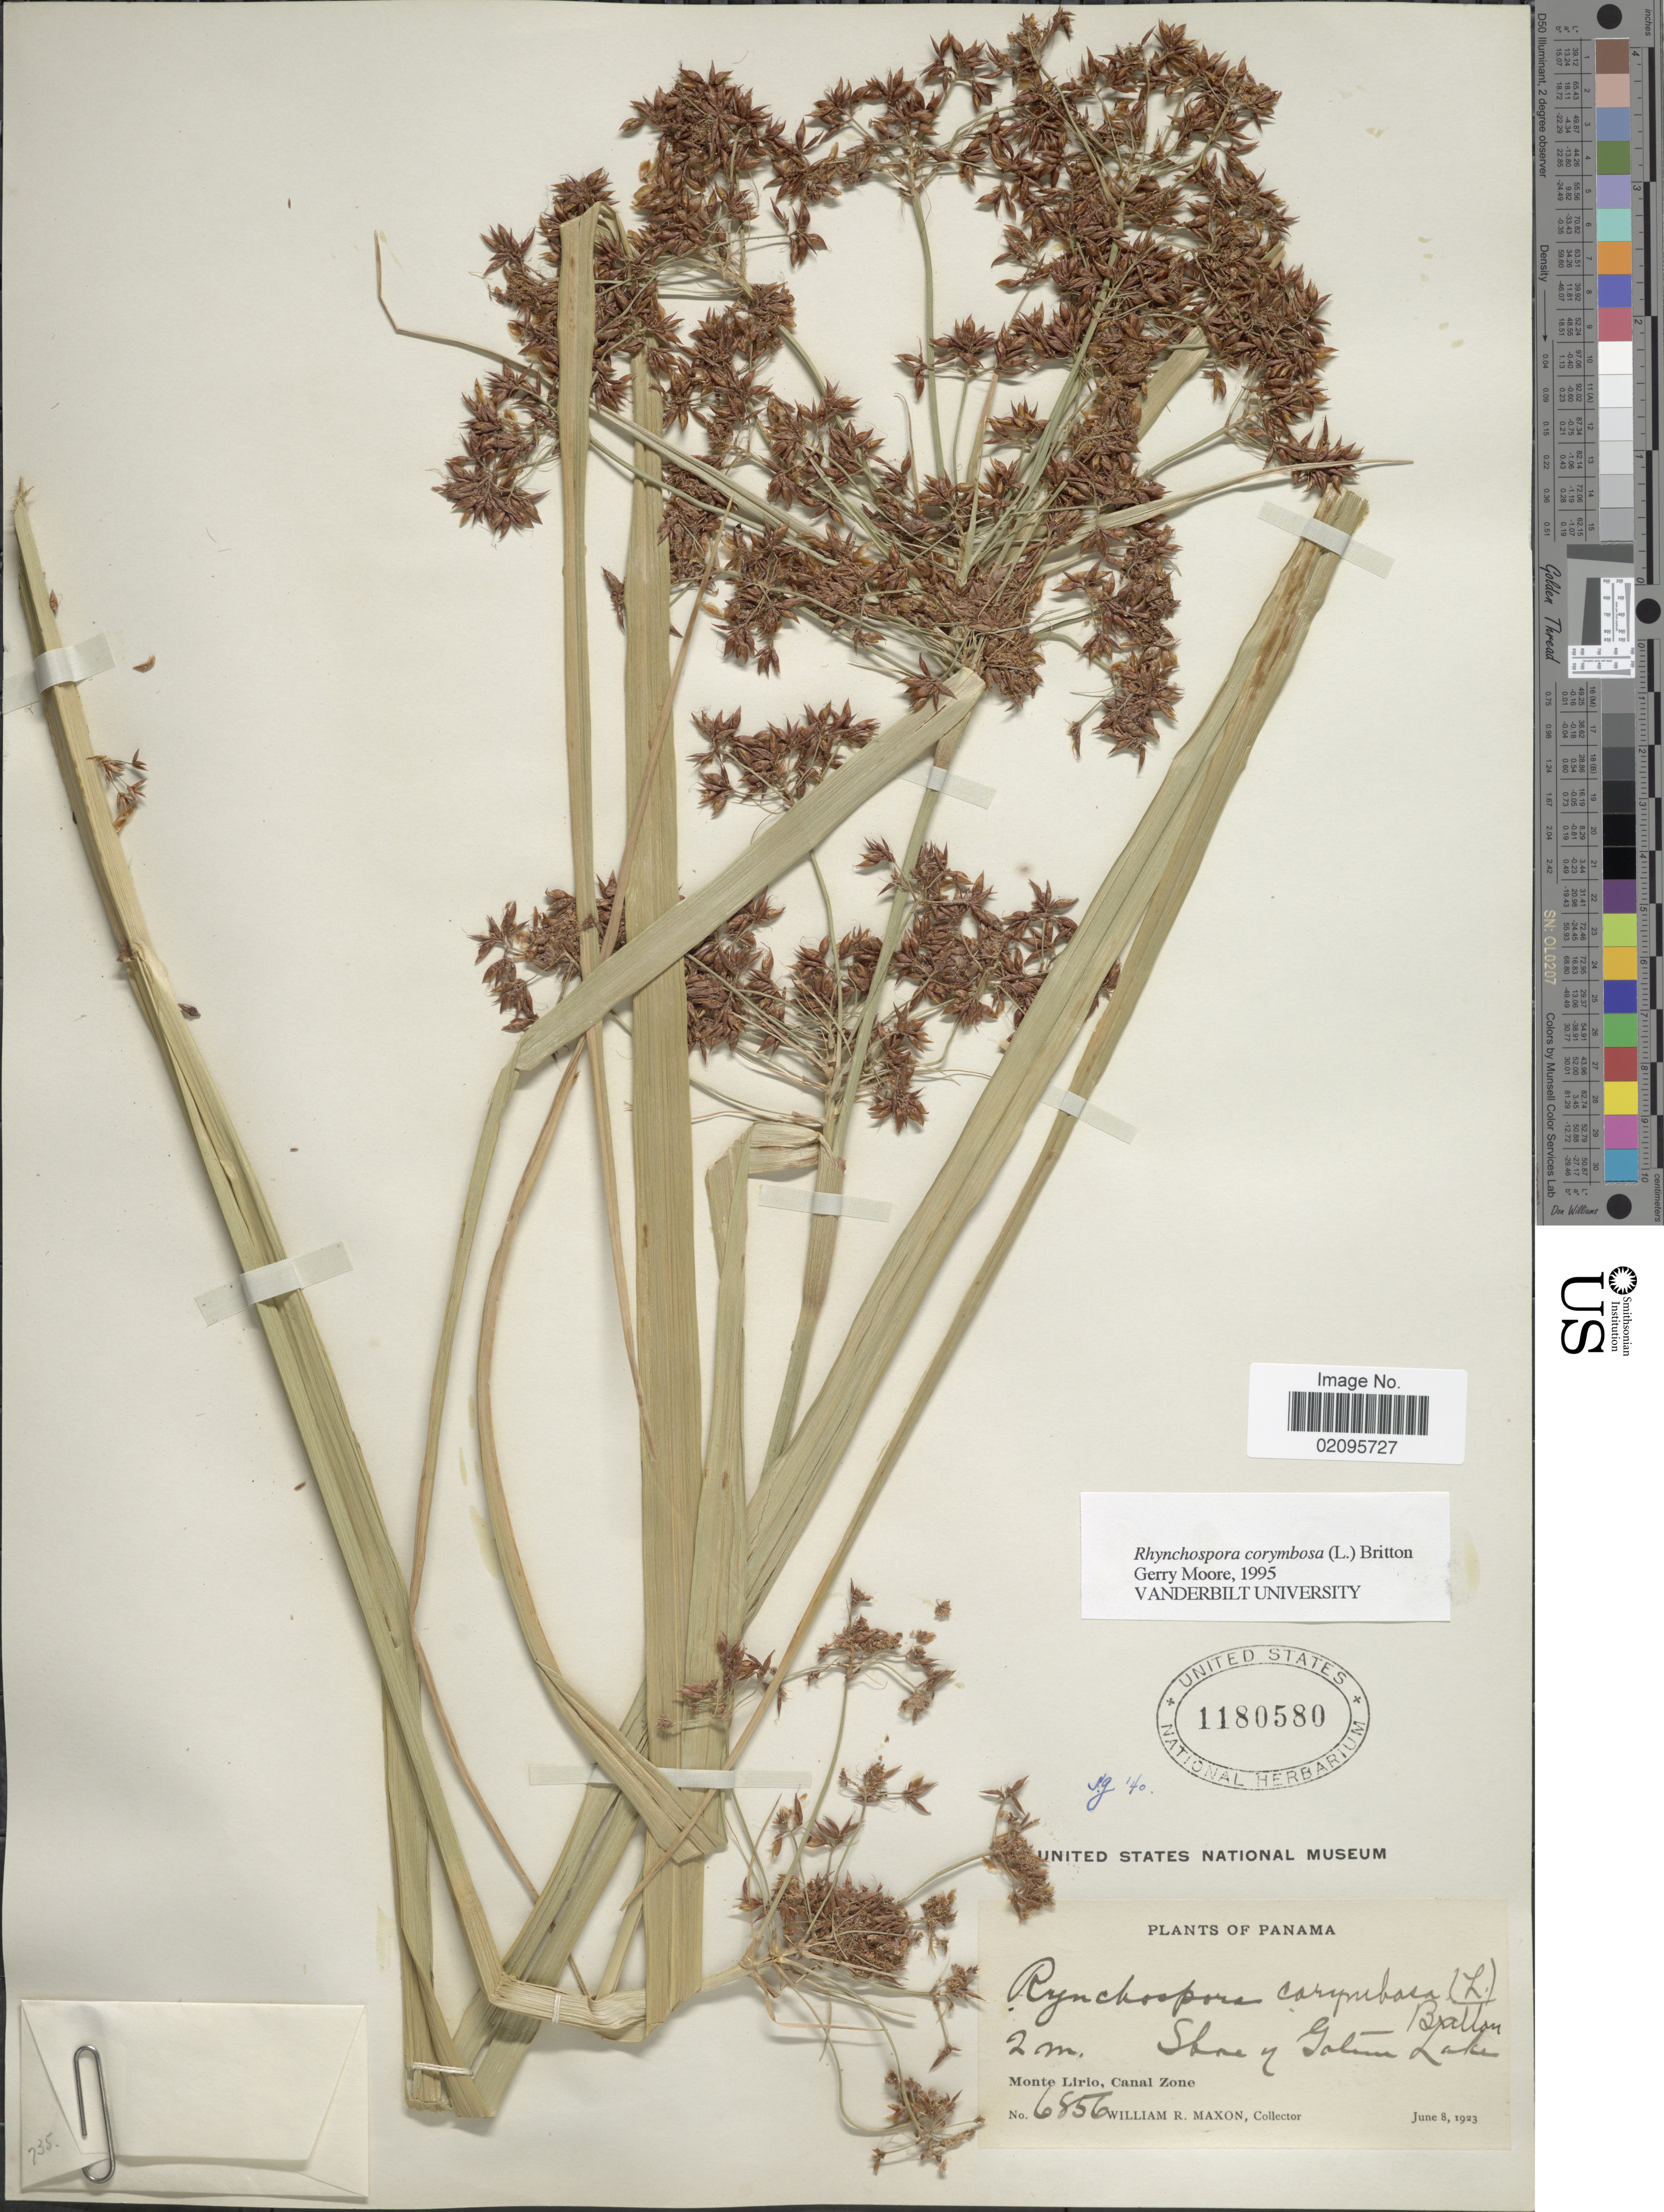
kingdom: Plantae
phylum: Tracheophyta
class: Liliopsida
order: Poales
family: Cyperaceae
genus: Rhynchospora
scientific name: Rhynchospora corymbosa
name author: (L.) Britton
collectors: W. R. Maxon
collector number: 6856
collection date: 1923-06-08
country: Panama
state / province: Colón / Panamá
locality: Shore of Gatun Lake, Monte Lirio, Canal Zone.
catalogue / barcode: US 1180580